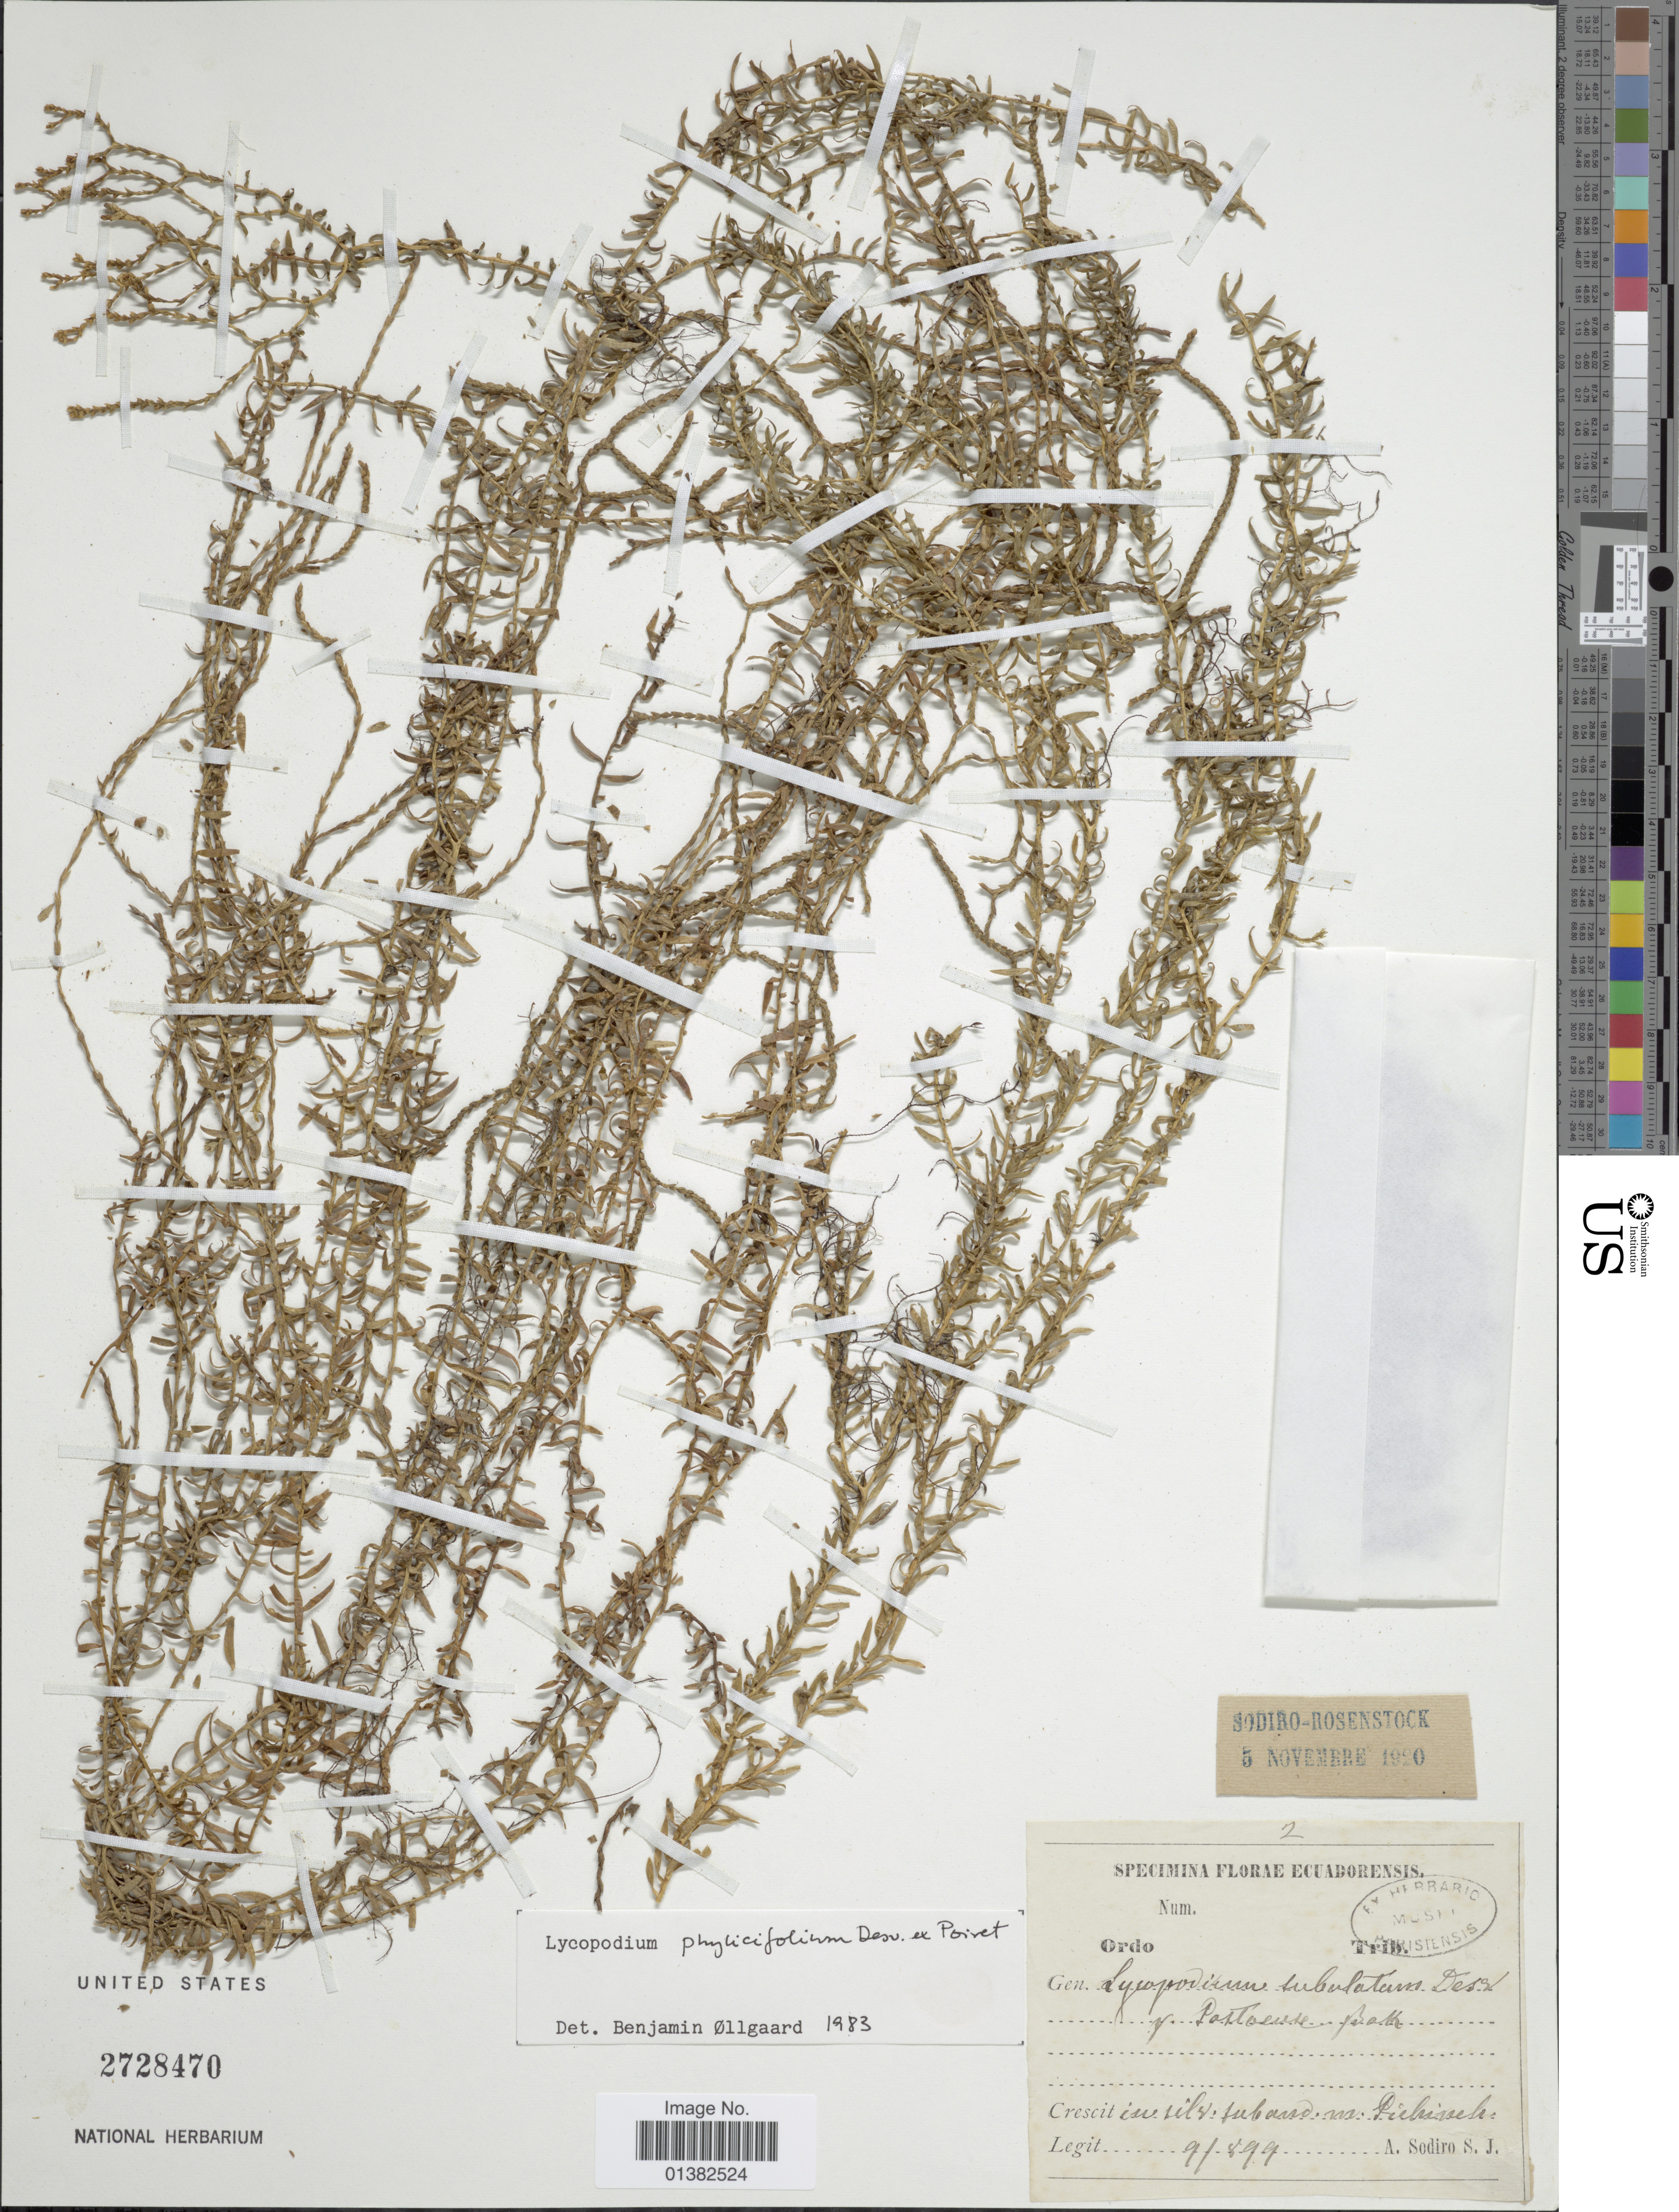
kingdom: Plantae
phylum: Tracheophyta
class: Lycopodiopsida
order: Lycopodiales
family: Lycopodiaceae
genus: Phlegmariurus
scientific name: Phlegmariurus phylicifolius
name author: (Desv. ex Poir.) B. Øllg.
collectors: A. Sodiro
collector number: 2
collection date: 1899-08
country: Ecuador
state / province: Pichincha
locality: In silv. suband m. Pichincha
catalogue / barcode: US 2728470